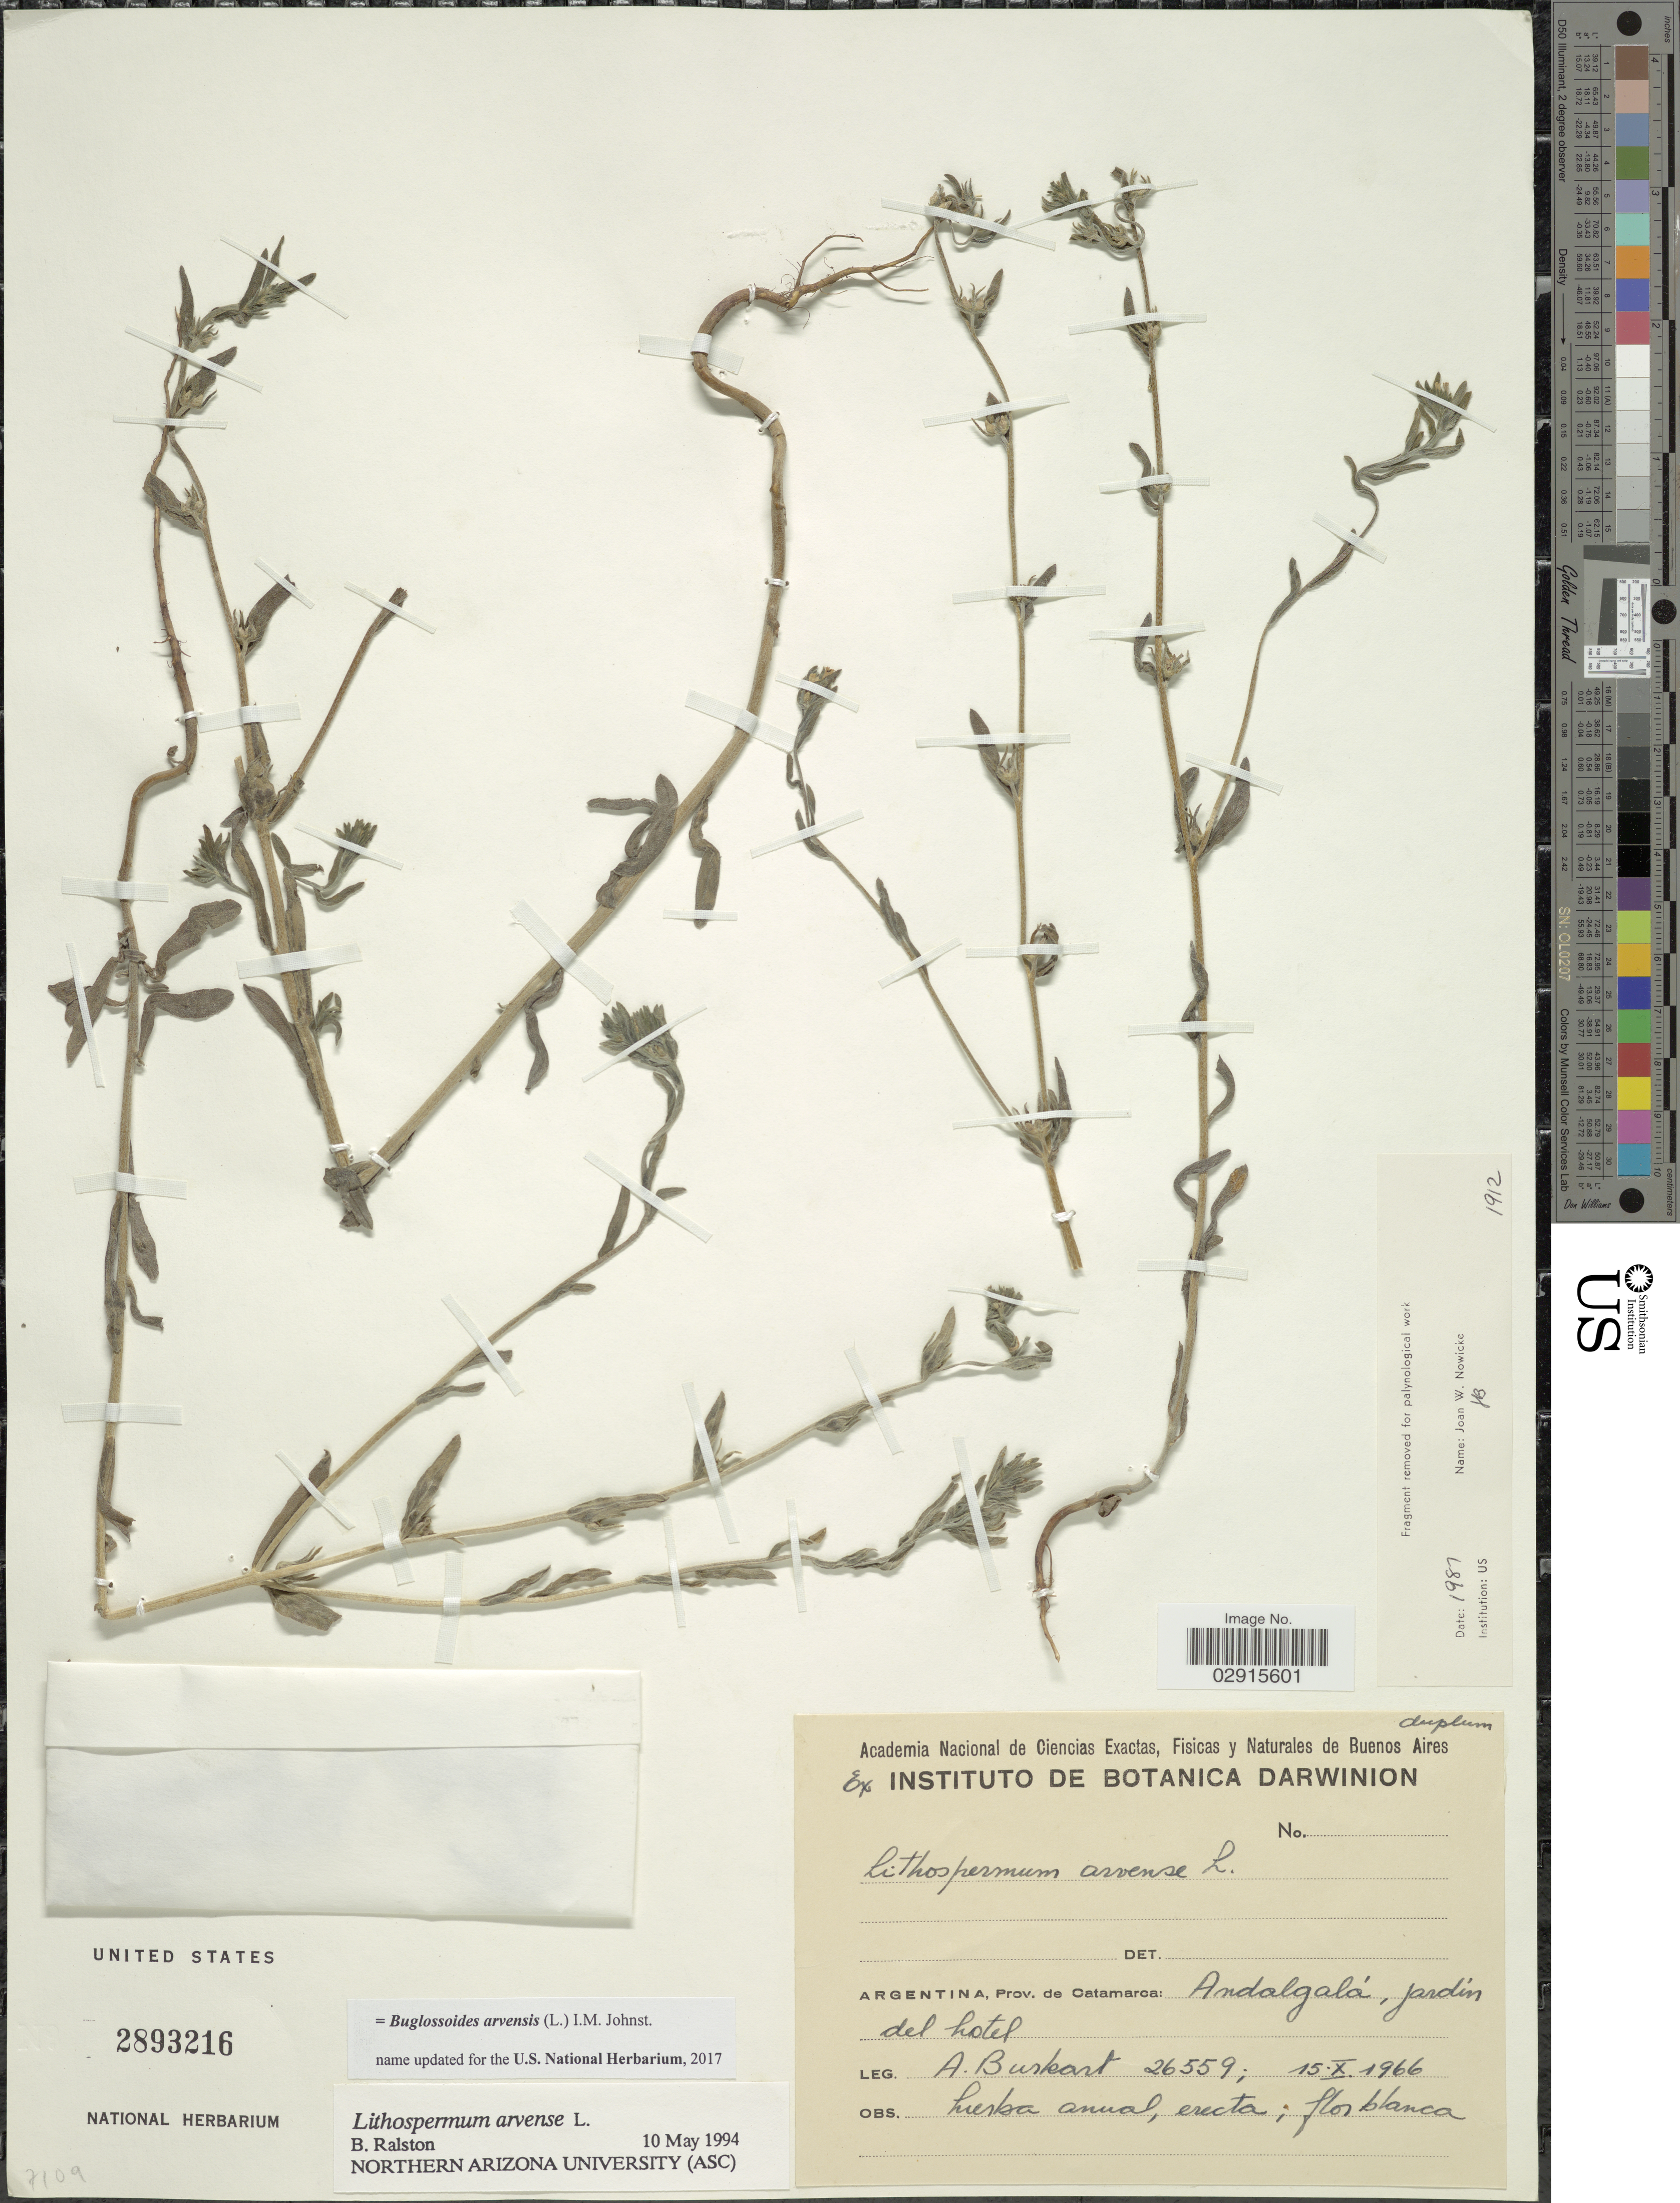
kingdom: Plantae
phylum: Tracheophyta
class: Magnoliopsida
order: Boraginales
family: Boraginaceae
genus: Buglossoides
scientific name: Buglossoides arvensis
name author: (L.) I.M. Johnst.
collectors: A. E. Burkart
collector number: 26559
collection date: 1966-10-15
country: Argentina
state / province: Catamarca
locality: Andalgalá, jardin del hotel.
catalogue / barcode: US 2893216